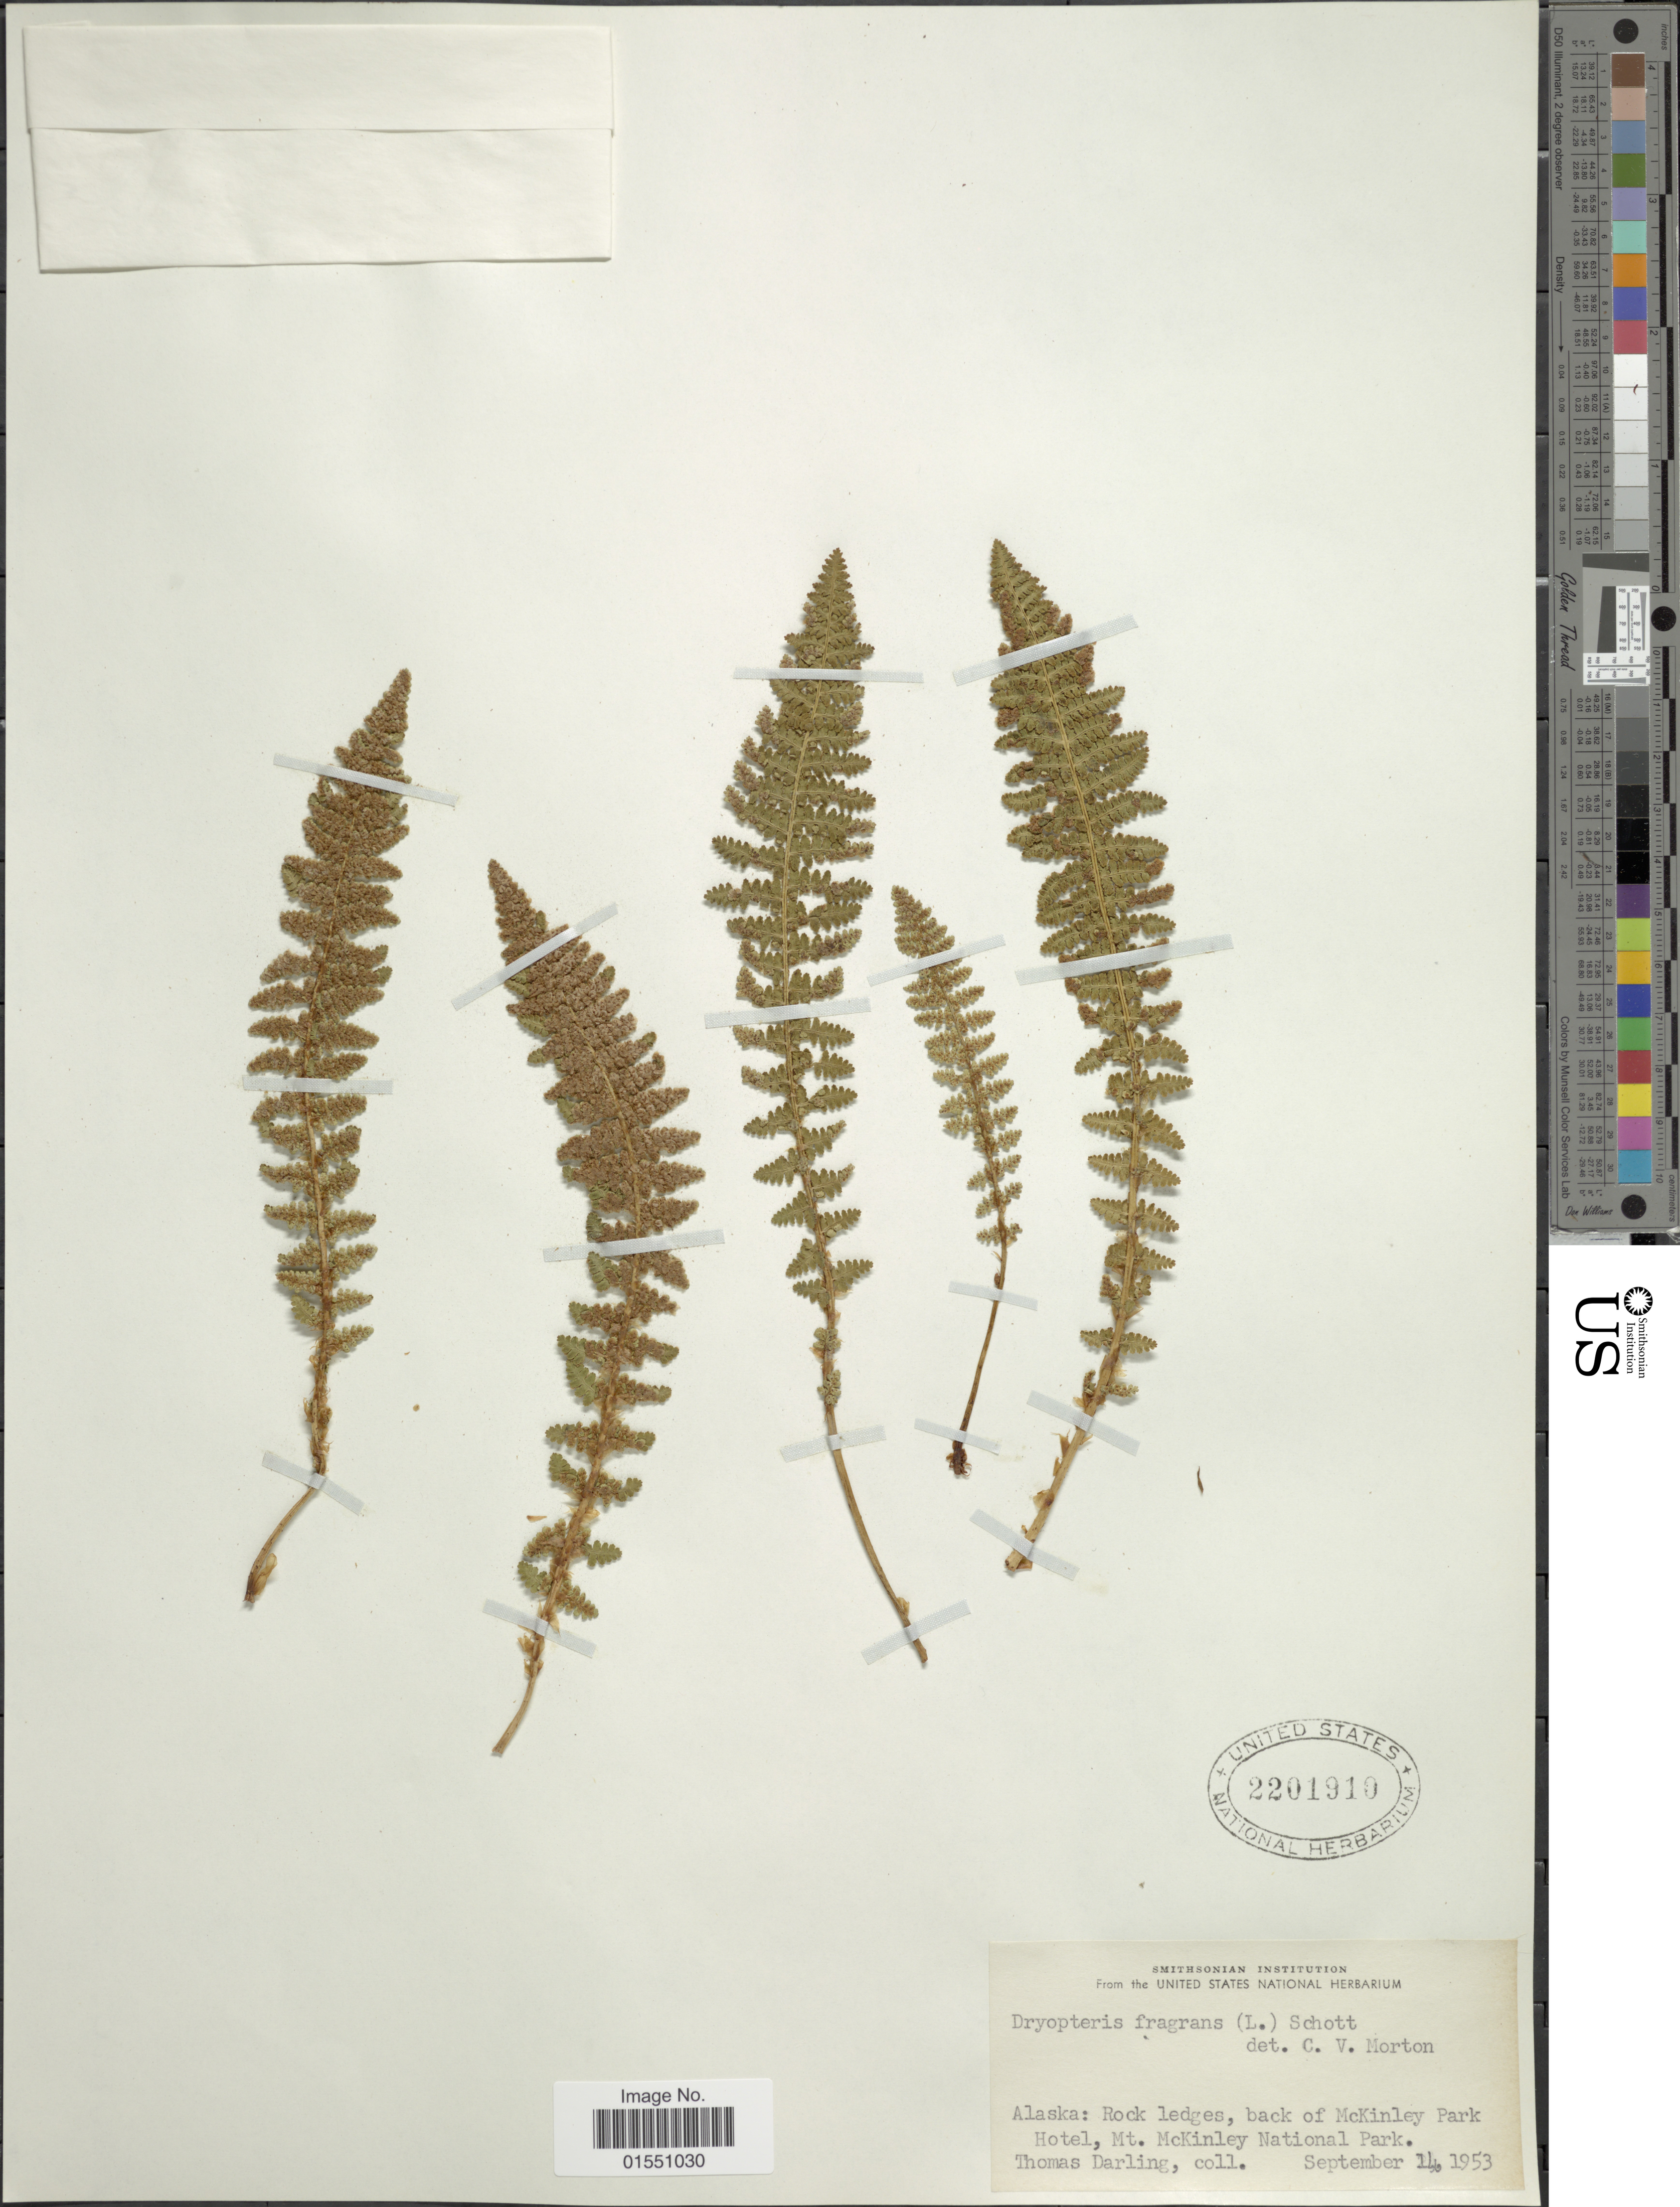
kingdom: Plantae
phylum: Tracheophyta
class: Polypodiopsida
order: Polypodiales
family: Dryopteridaceae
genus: Dryopteris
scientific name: Dryopteris fragrans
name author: (L.) Schott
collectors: T. Darling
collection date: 1953-09-14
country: United States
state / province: Alaska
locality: Rock ledges, back of McKinley Park Hotel, Mt. McKinley National Park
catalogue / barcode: US 2201910